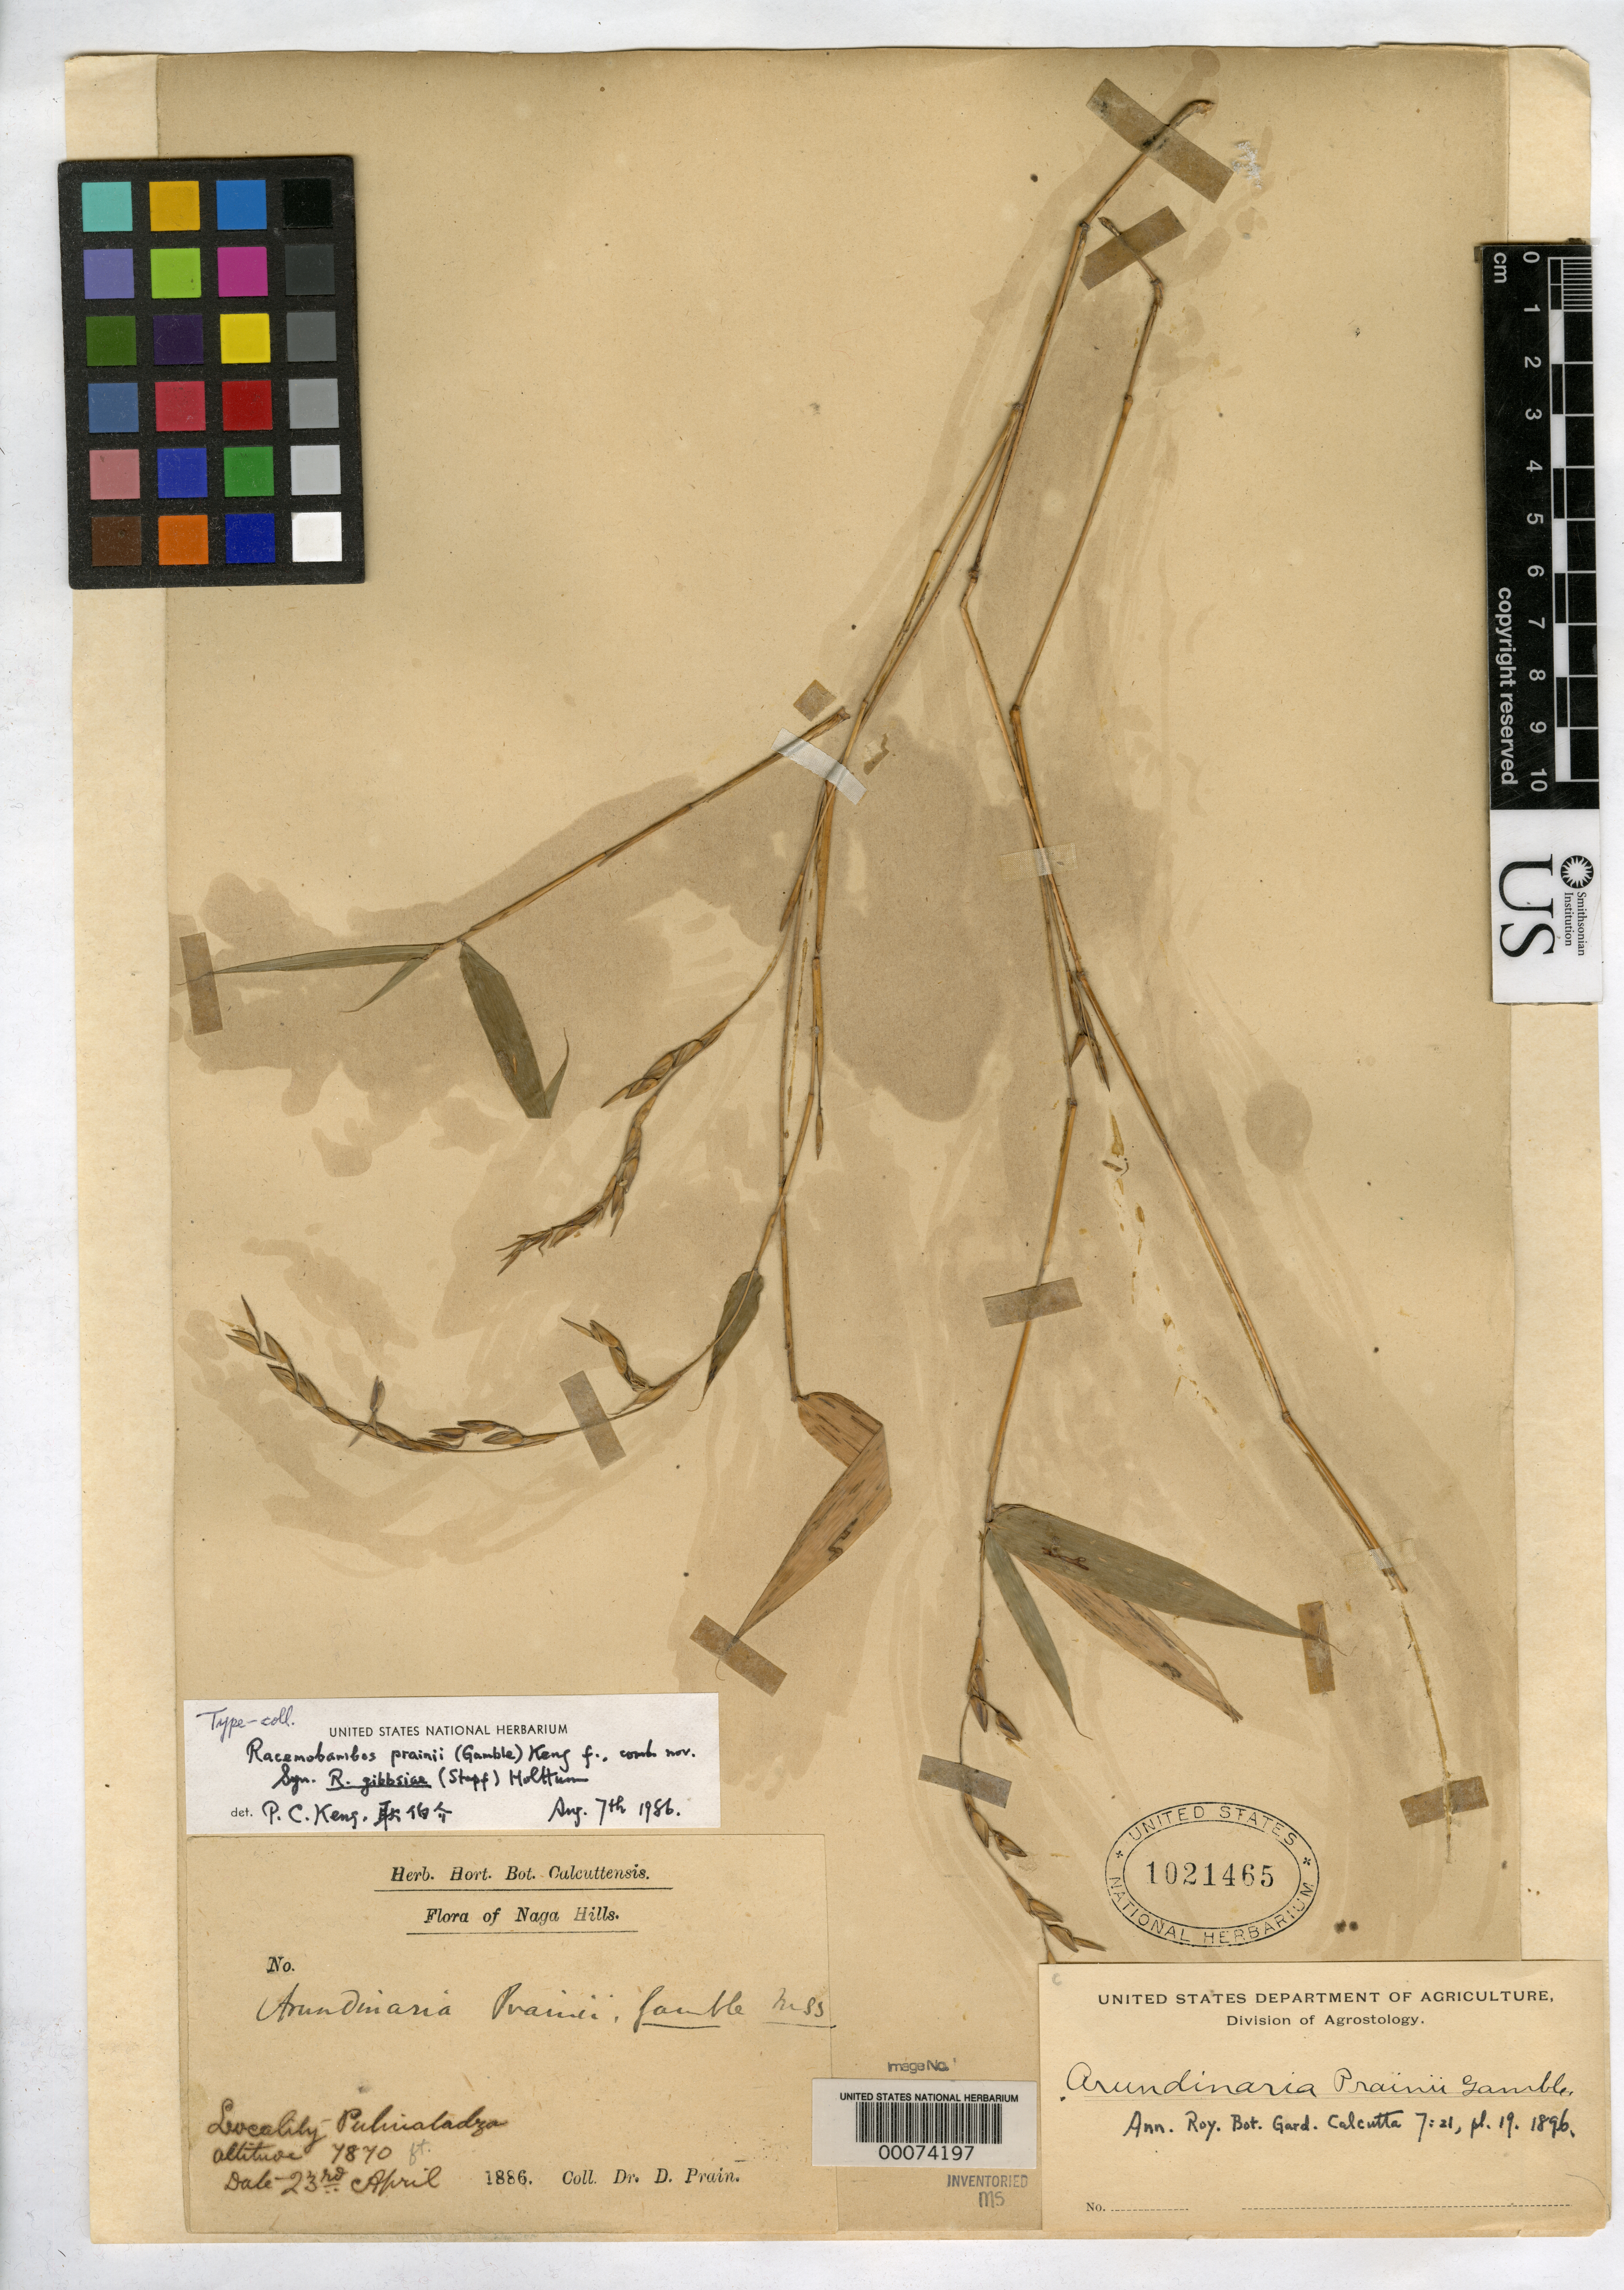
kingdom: Plantae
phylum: Tracheophyta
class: Liliopsida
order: Poales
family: Poaceae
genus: Arundinaria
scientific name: Arundinaria prainii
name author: Gamble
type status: Type Collection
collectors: D. Prain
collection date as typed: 23 Apr 1886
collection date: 1886-04-23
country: India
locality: Pulinabadza, Naga Hills region.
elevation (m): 2399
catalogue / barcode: US 1021465